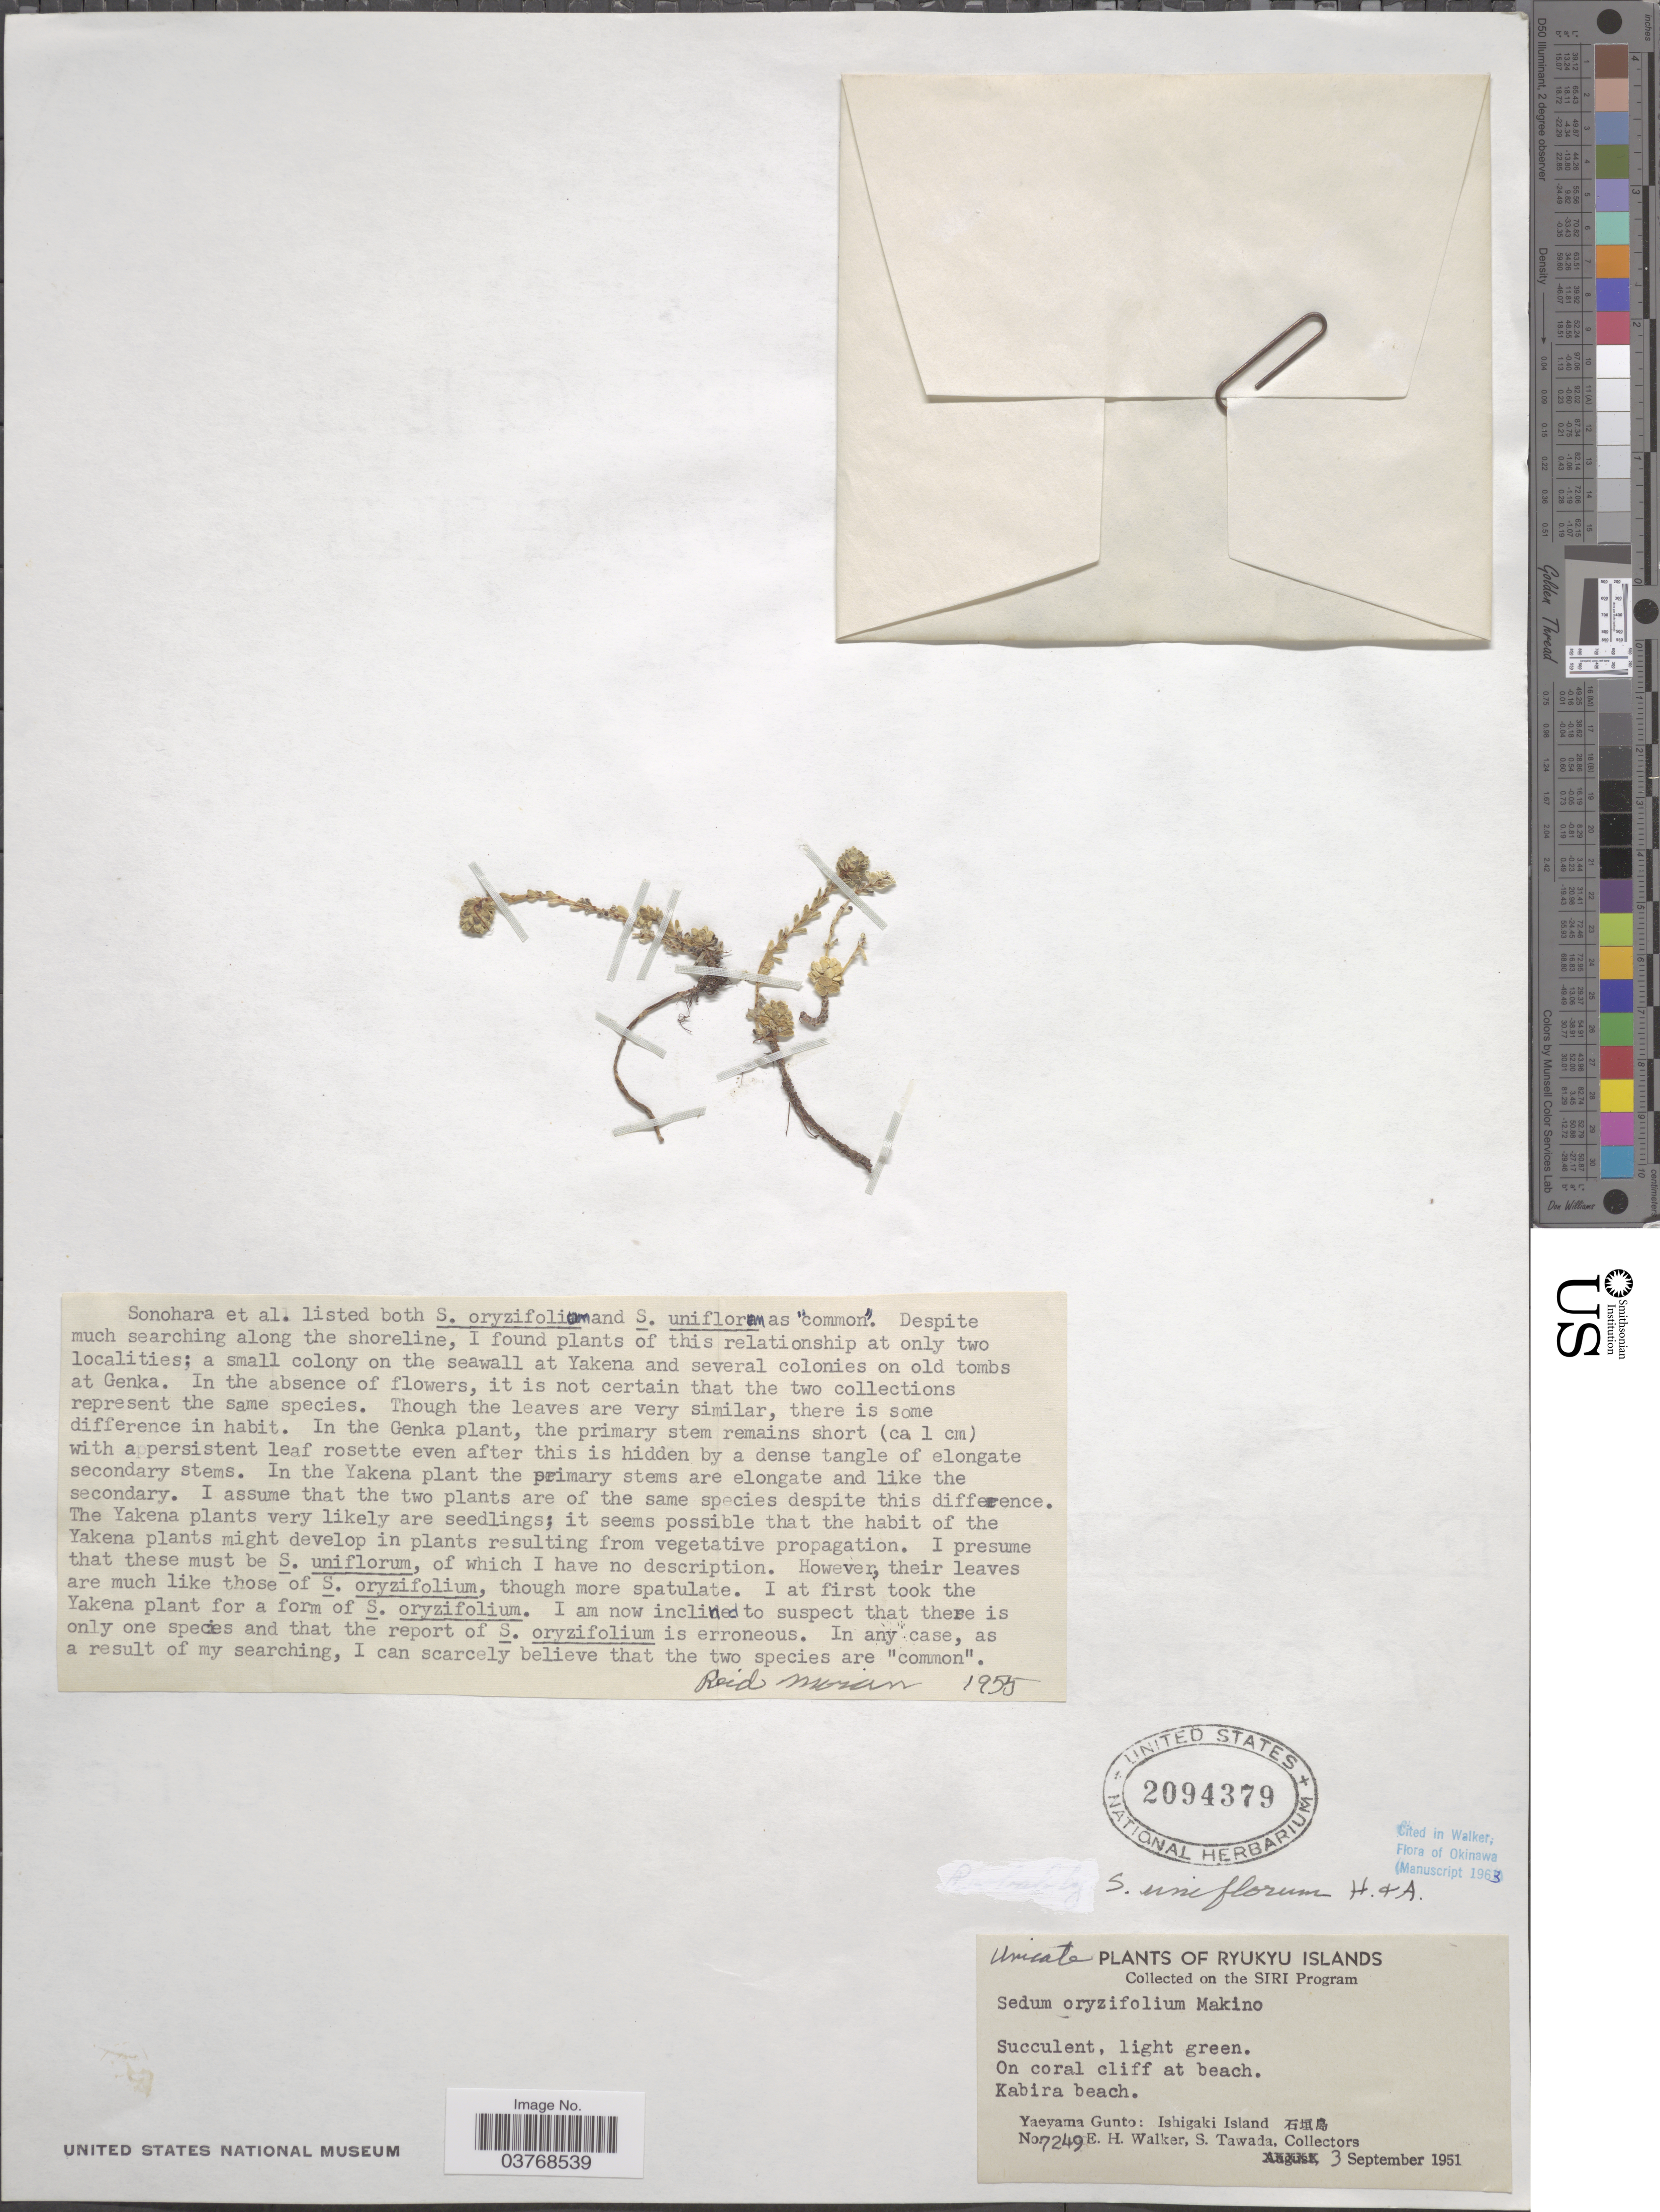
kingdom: Plantae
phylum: Tracheophyta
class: Magnoliopsida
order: Saxifragales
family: Crassulaceae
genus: Sedum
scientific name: Sedum uniflorum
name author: Hook. & Arn.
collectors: E. H. Walker & S. Tawada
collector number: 7249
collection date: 1951-09-03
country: Japan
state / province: Okinawa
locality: Ryukyu Islands. Kabira beach. Yaeyama Gunto: Ishigaki Island X.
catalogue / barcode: US 2094379